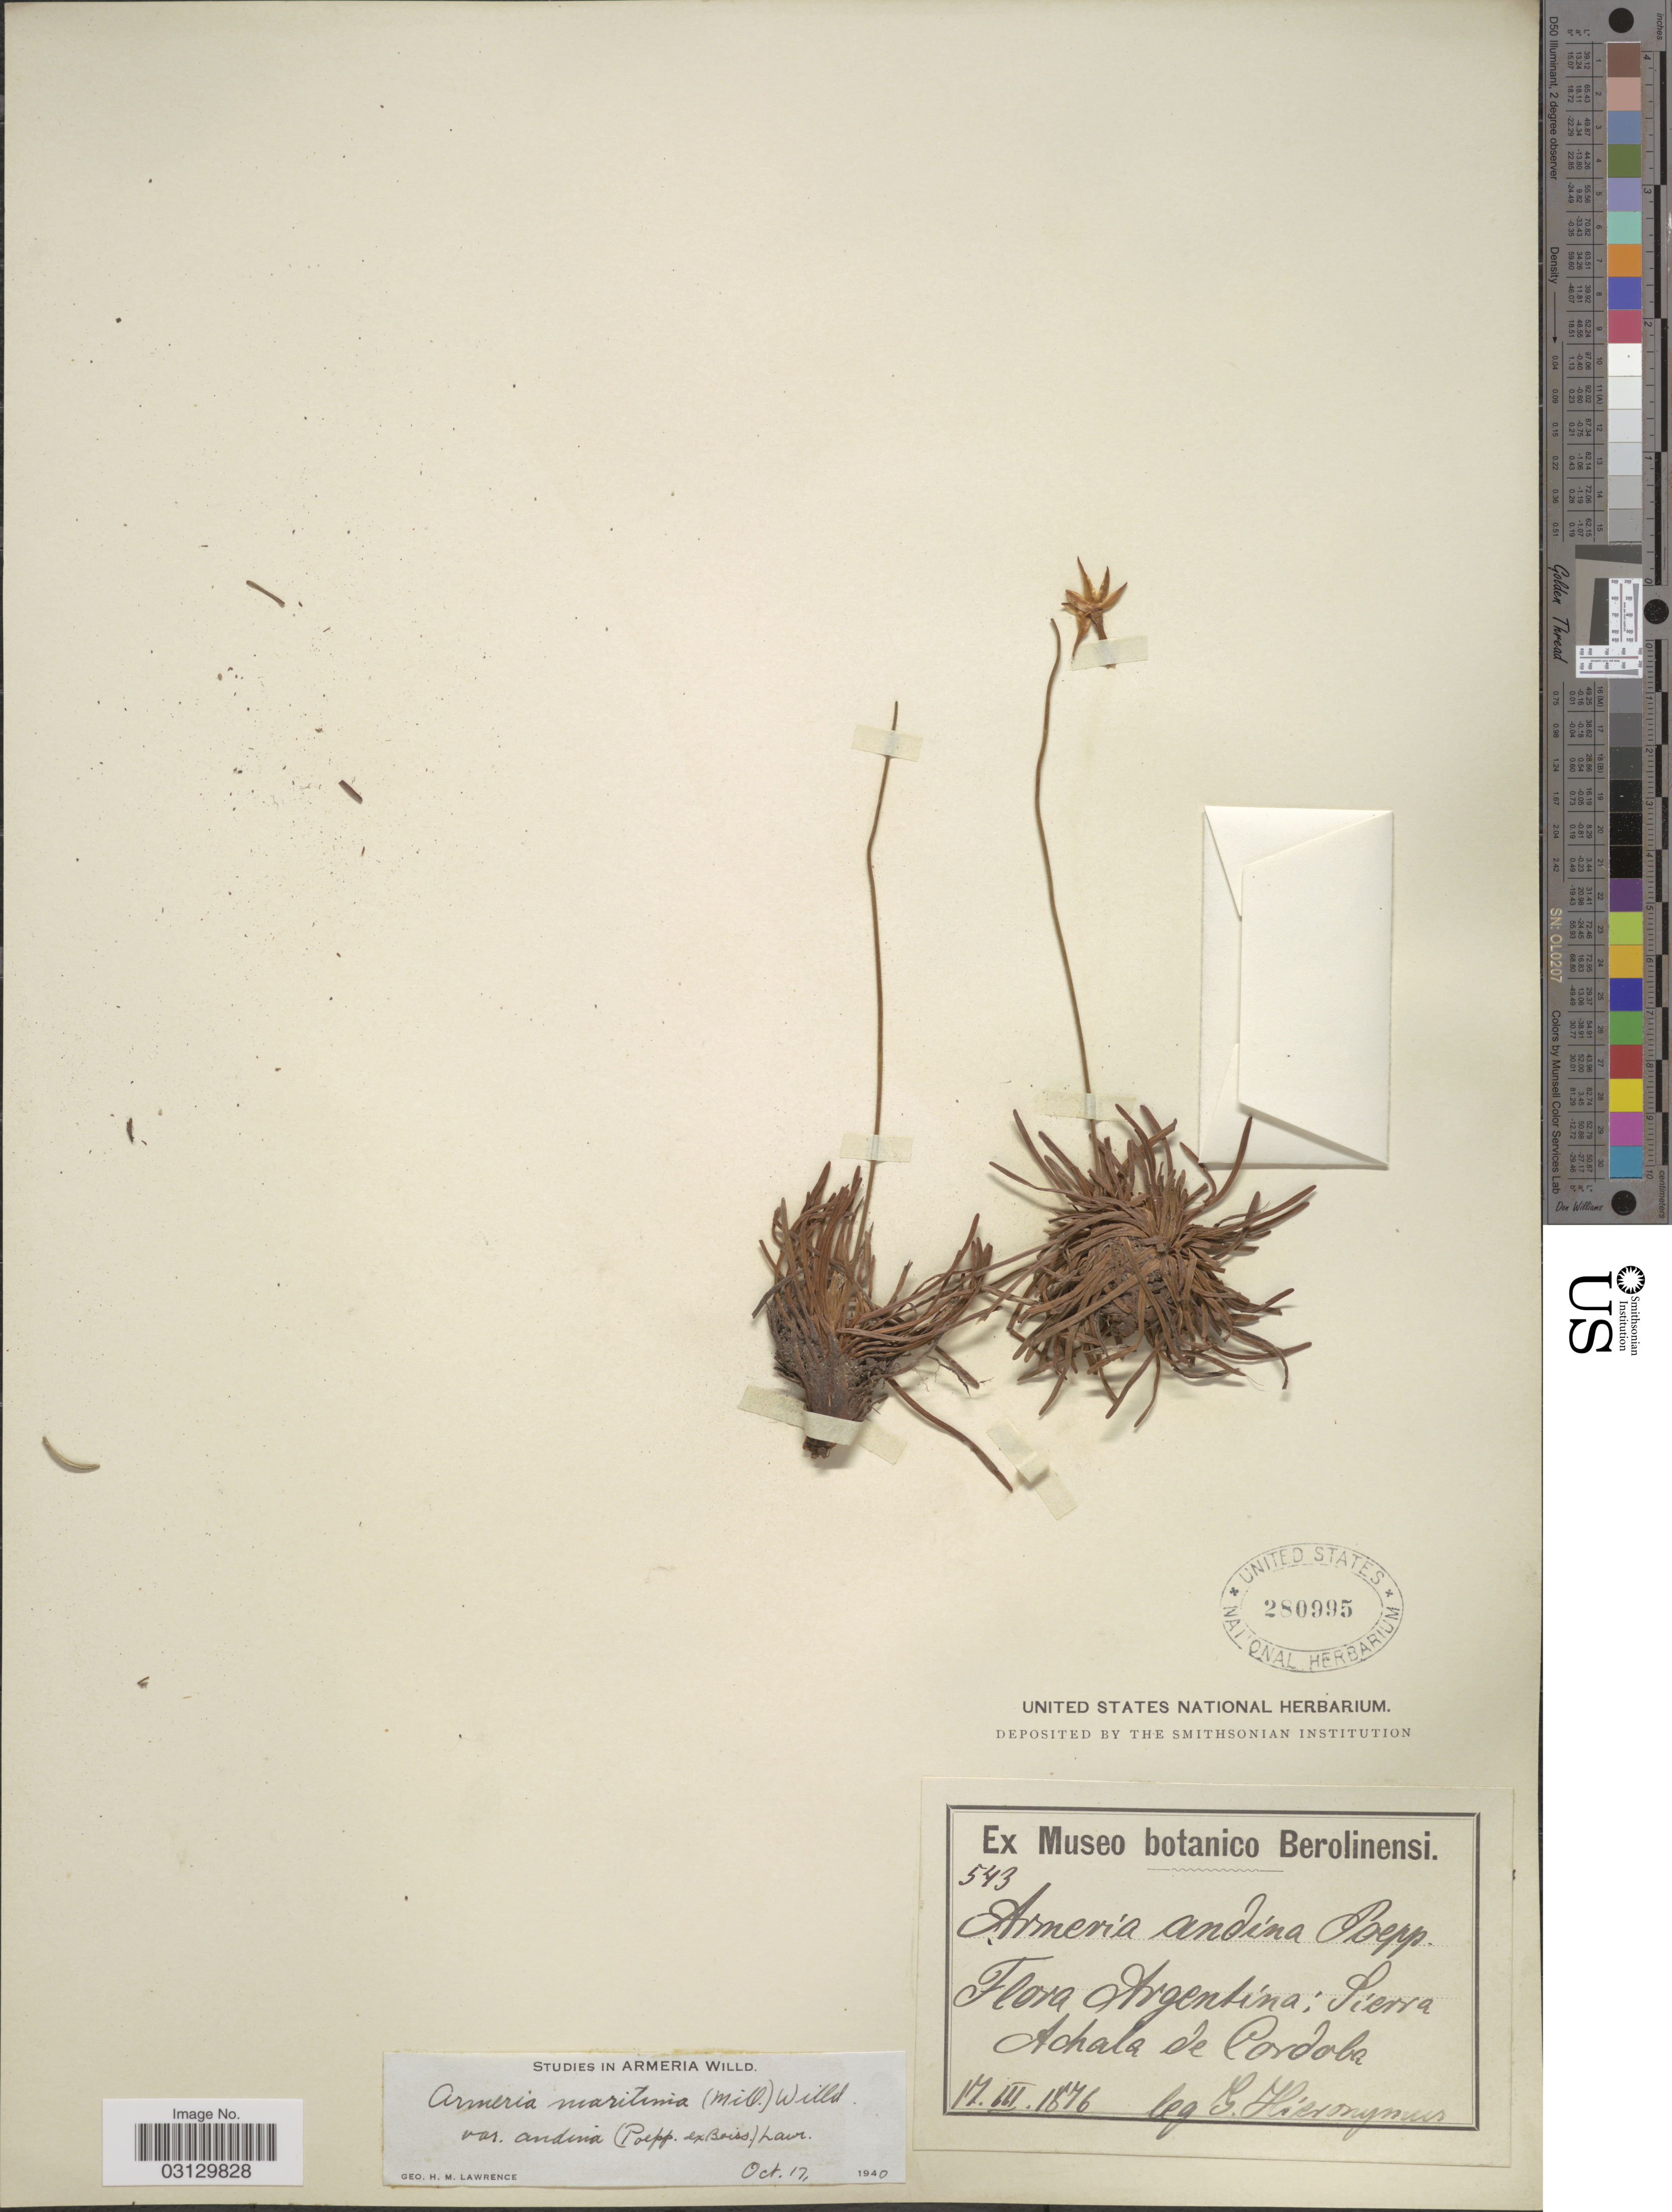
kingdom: Plantae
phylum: Tracheophyta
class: Magnoliopsida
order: Caryophyllales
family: Plumbaginaceae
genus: Armeria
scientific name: Armeria maritima subsp. andina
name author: (Poepp. ex Boiss.) D.M. Moore & H.O. Yates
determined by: Strong, M. T., (US), Smithsonian Institution - National Museum of Natural History (UNITED STATES)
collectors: G. H. Hieronymus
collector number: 543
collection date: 1876-03-17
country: Argentina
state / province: Cordoba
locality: Sierra Achala de Cordoba.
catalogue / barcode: US 280995